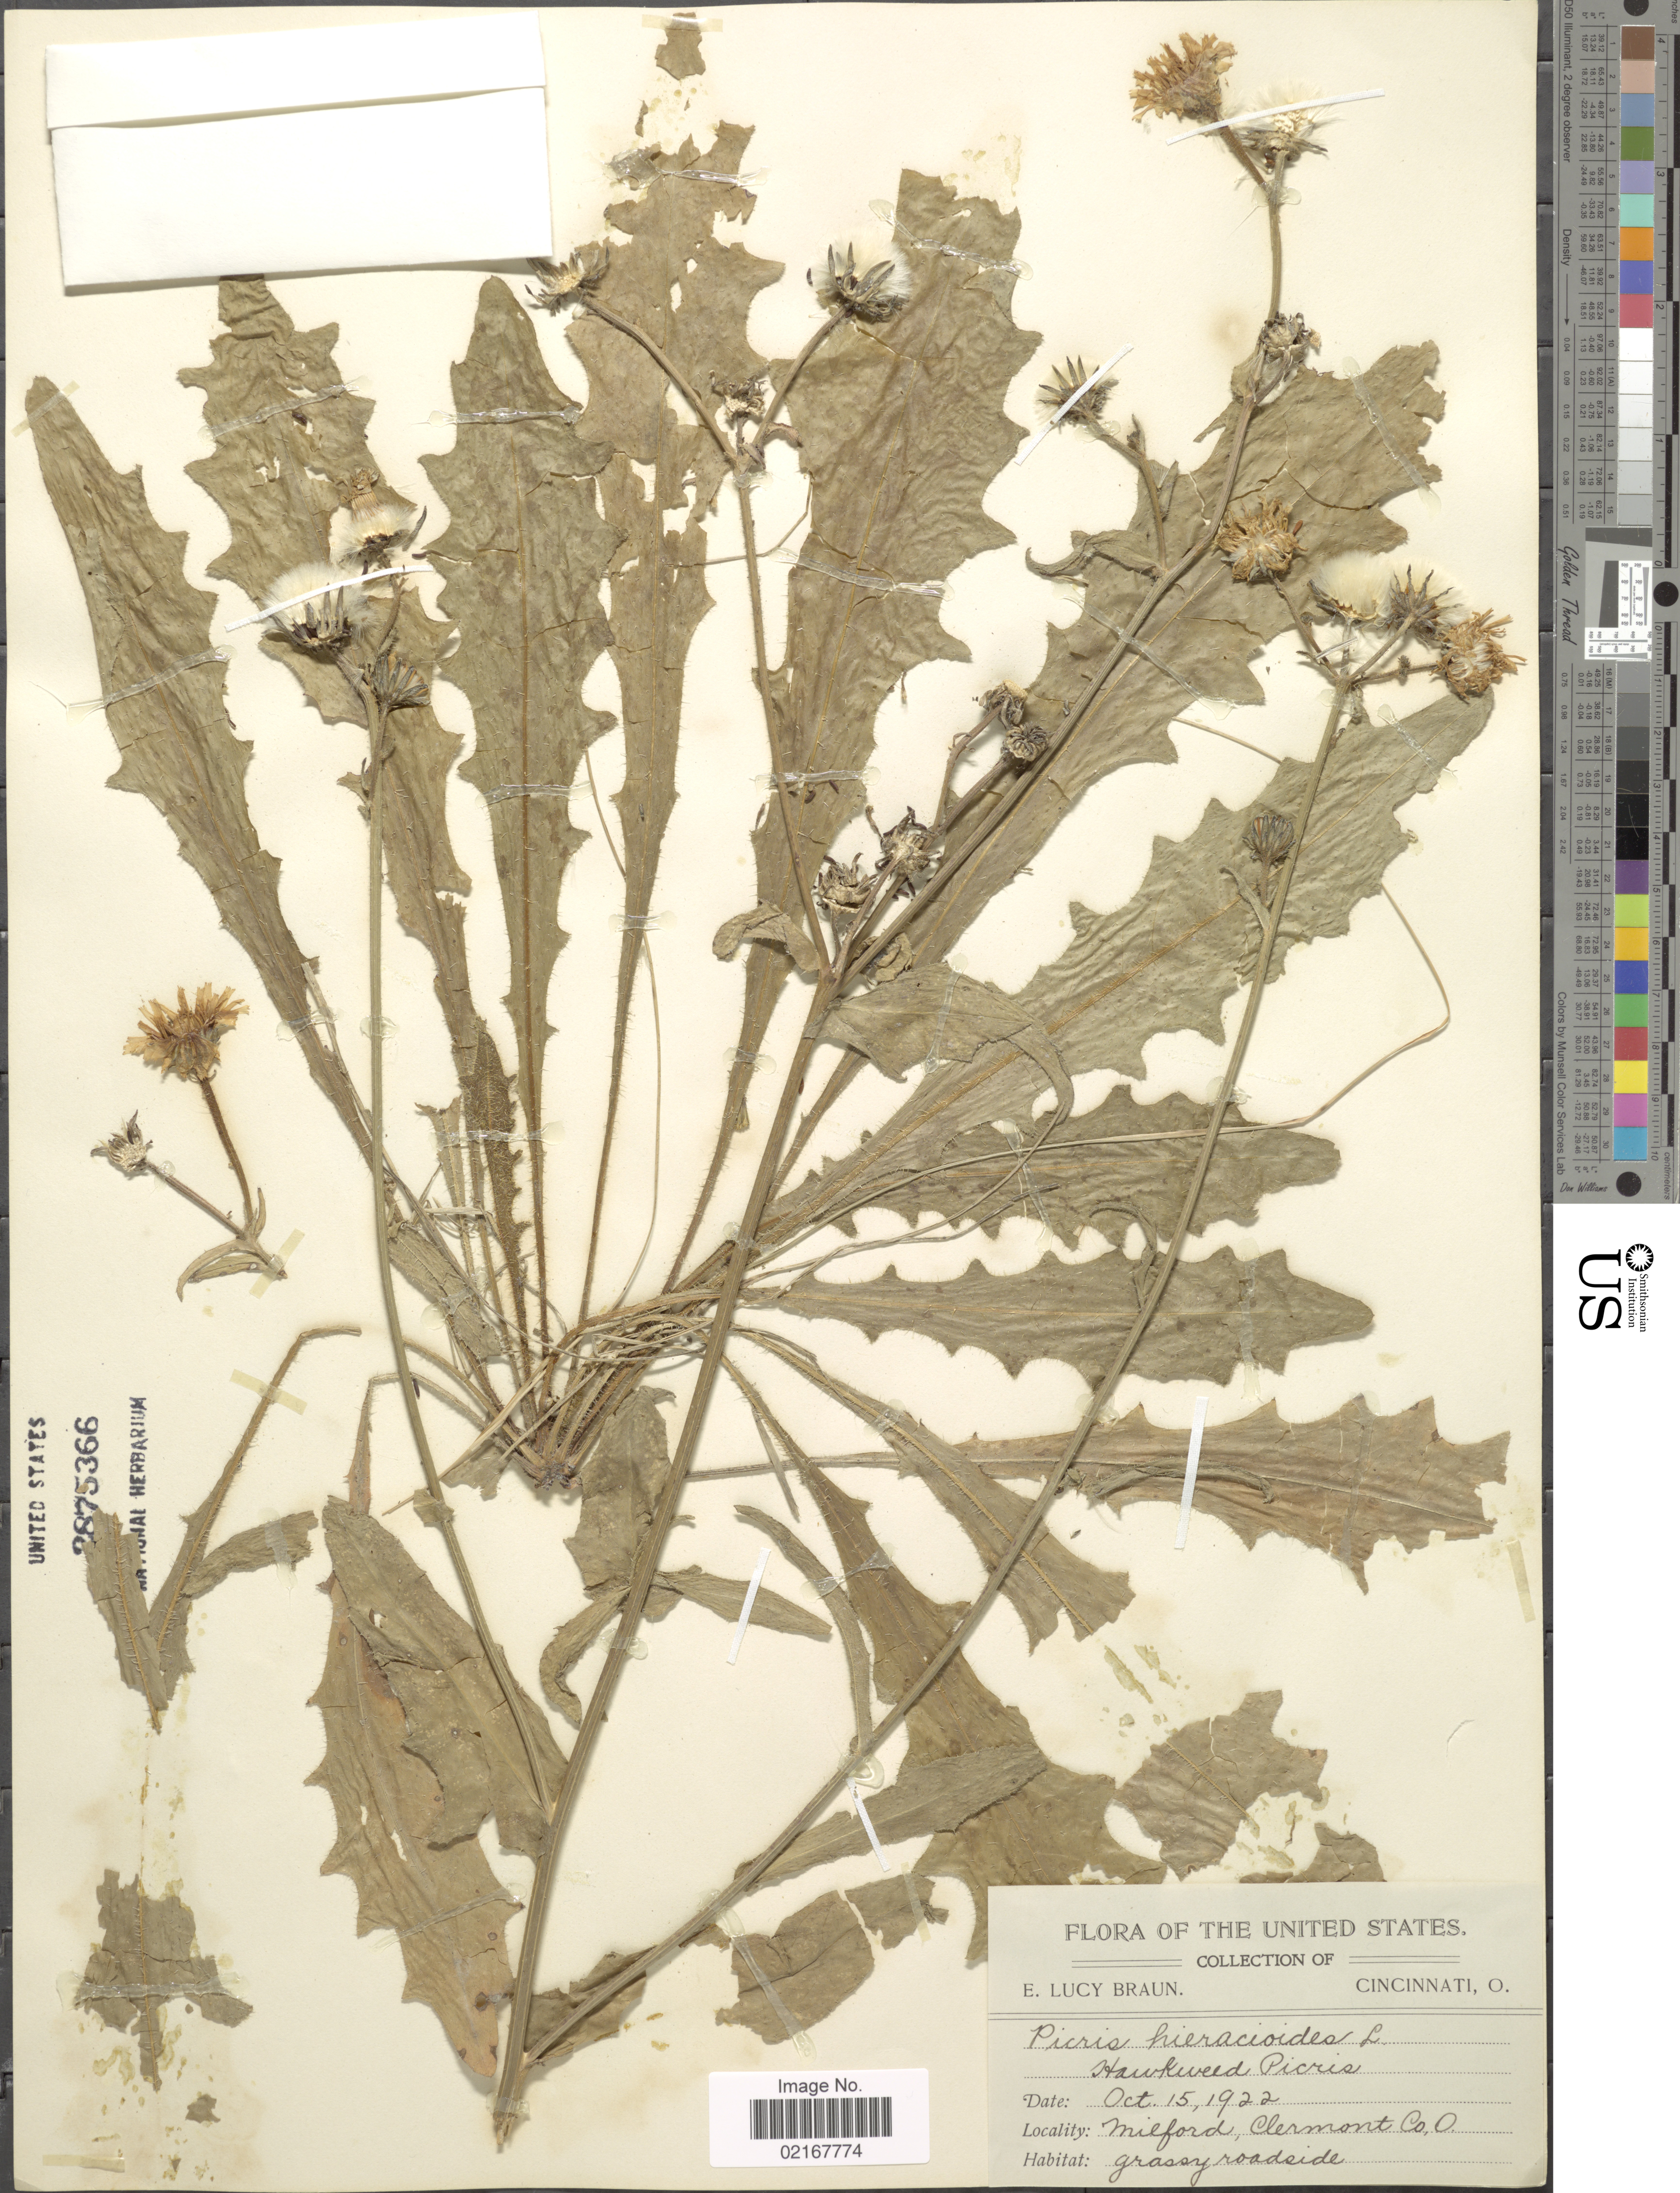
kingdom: Plantae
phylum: Tracheophyta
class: Magnoliopsida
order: Asterales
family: Asteraceae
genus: Picris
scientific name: Picris hieracioides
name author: L.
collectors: E. L. Braun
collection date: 1922-10-15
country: United States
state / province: Ohio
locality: The United States, Milford, Clermont Co., O.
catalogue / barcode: US 2875366